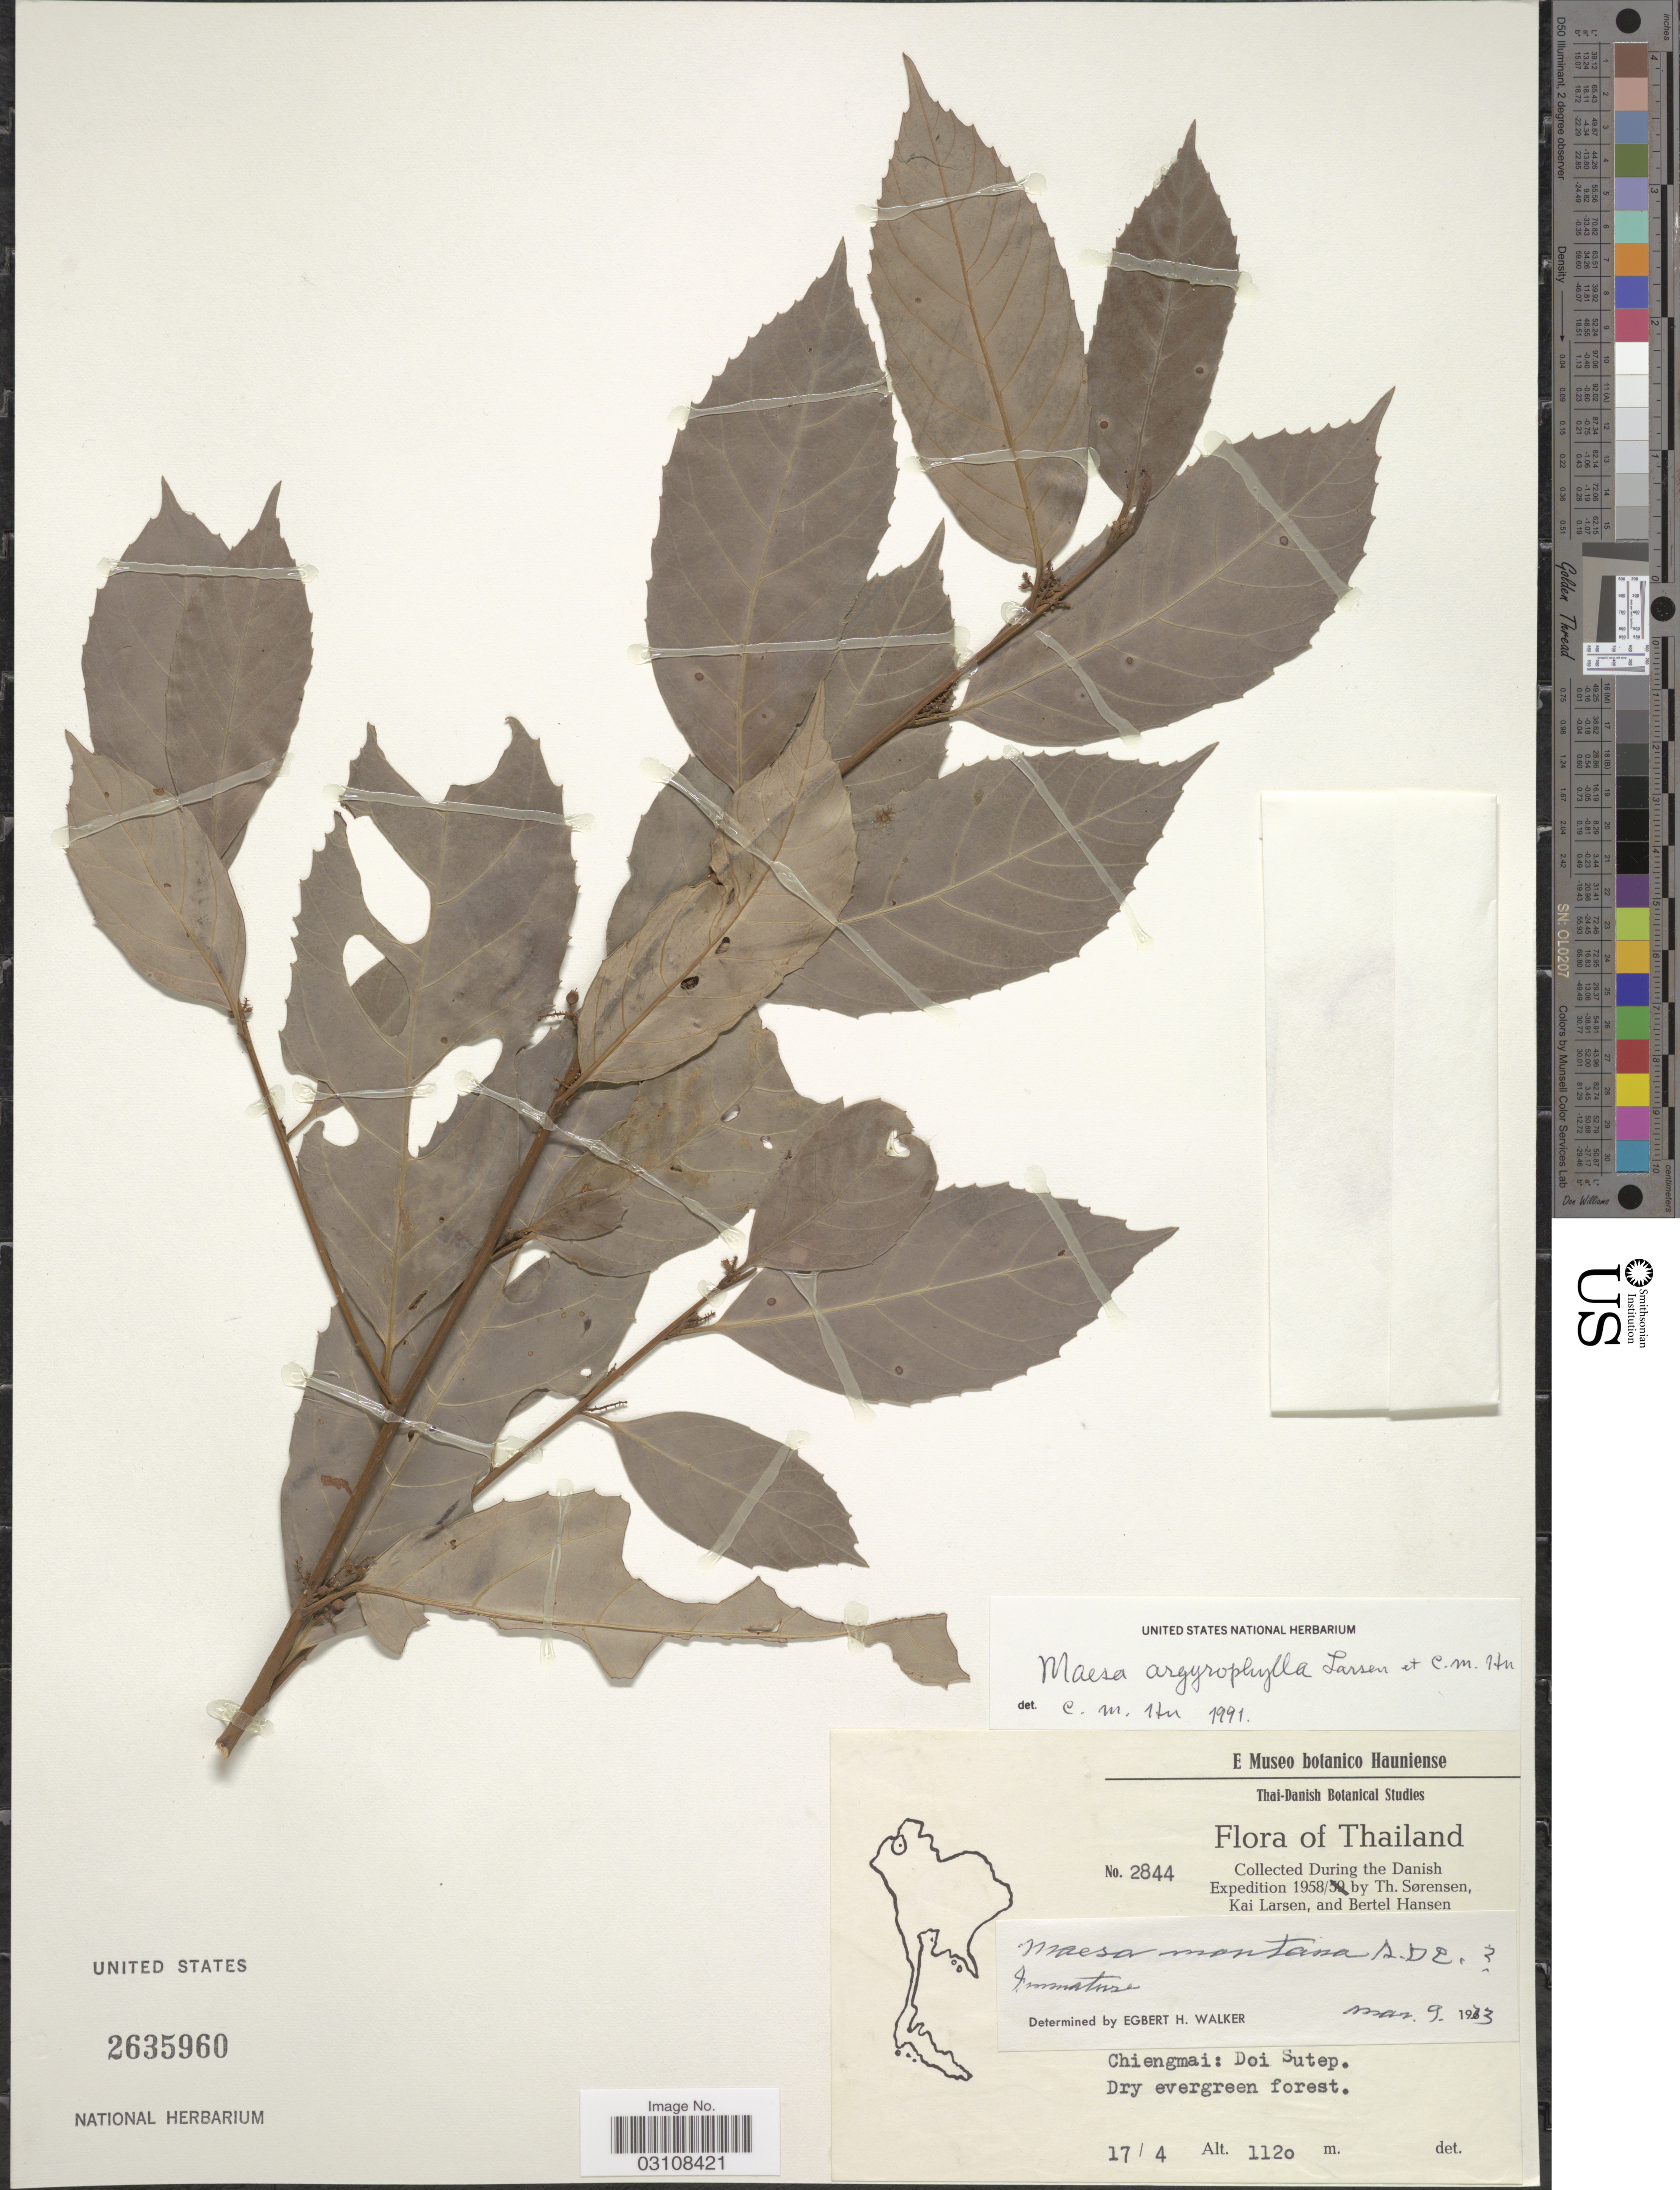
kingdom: Plantae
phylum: Tracheophyta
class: Magnoliopsida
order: Ericales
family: Primulaceae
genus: Maesa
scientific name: Maesa argyrophylla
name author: K. Larsen & C.M. Hu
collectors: M. Sørensen, K. Larsen & B. Hansen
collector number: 2844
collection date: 1958-04-17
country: Thailand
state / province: Chiang Mai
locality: Chiengmai: Doi Sutep.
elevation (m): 1120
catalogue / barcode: US 2635960